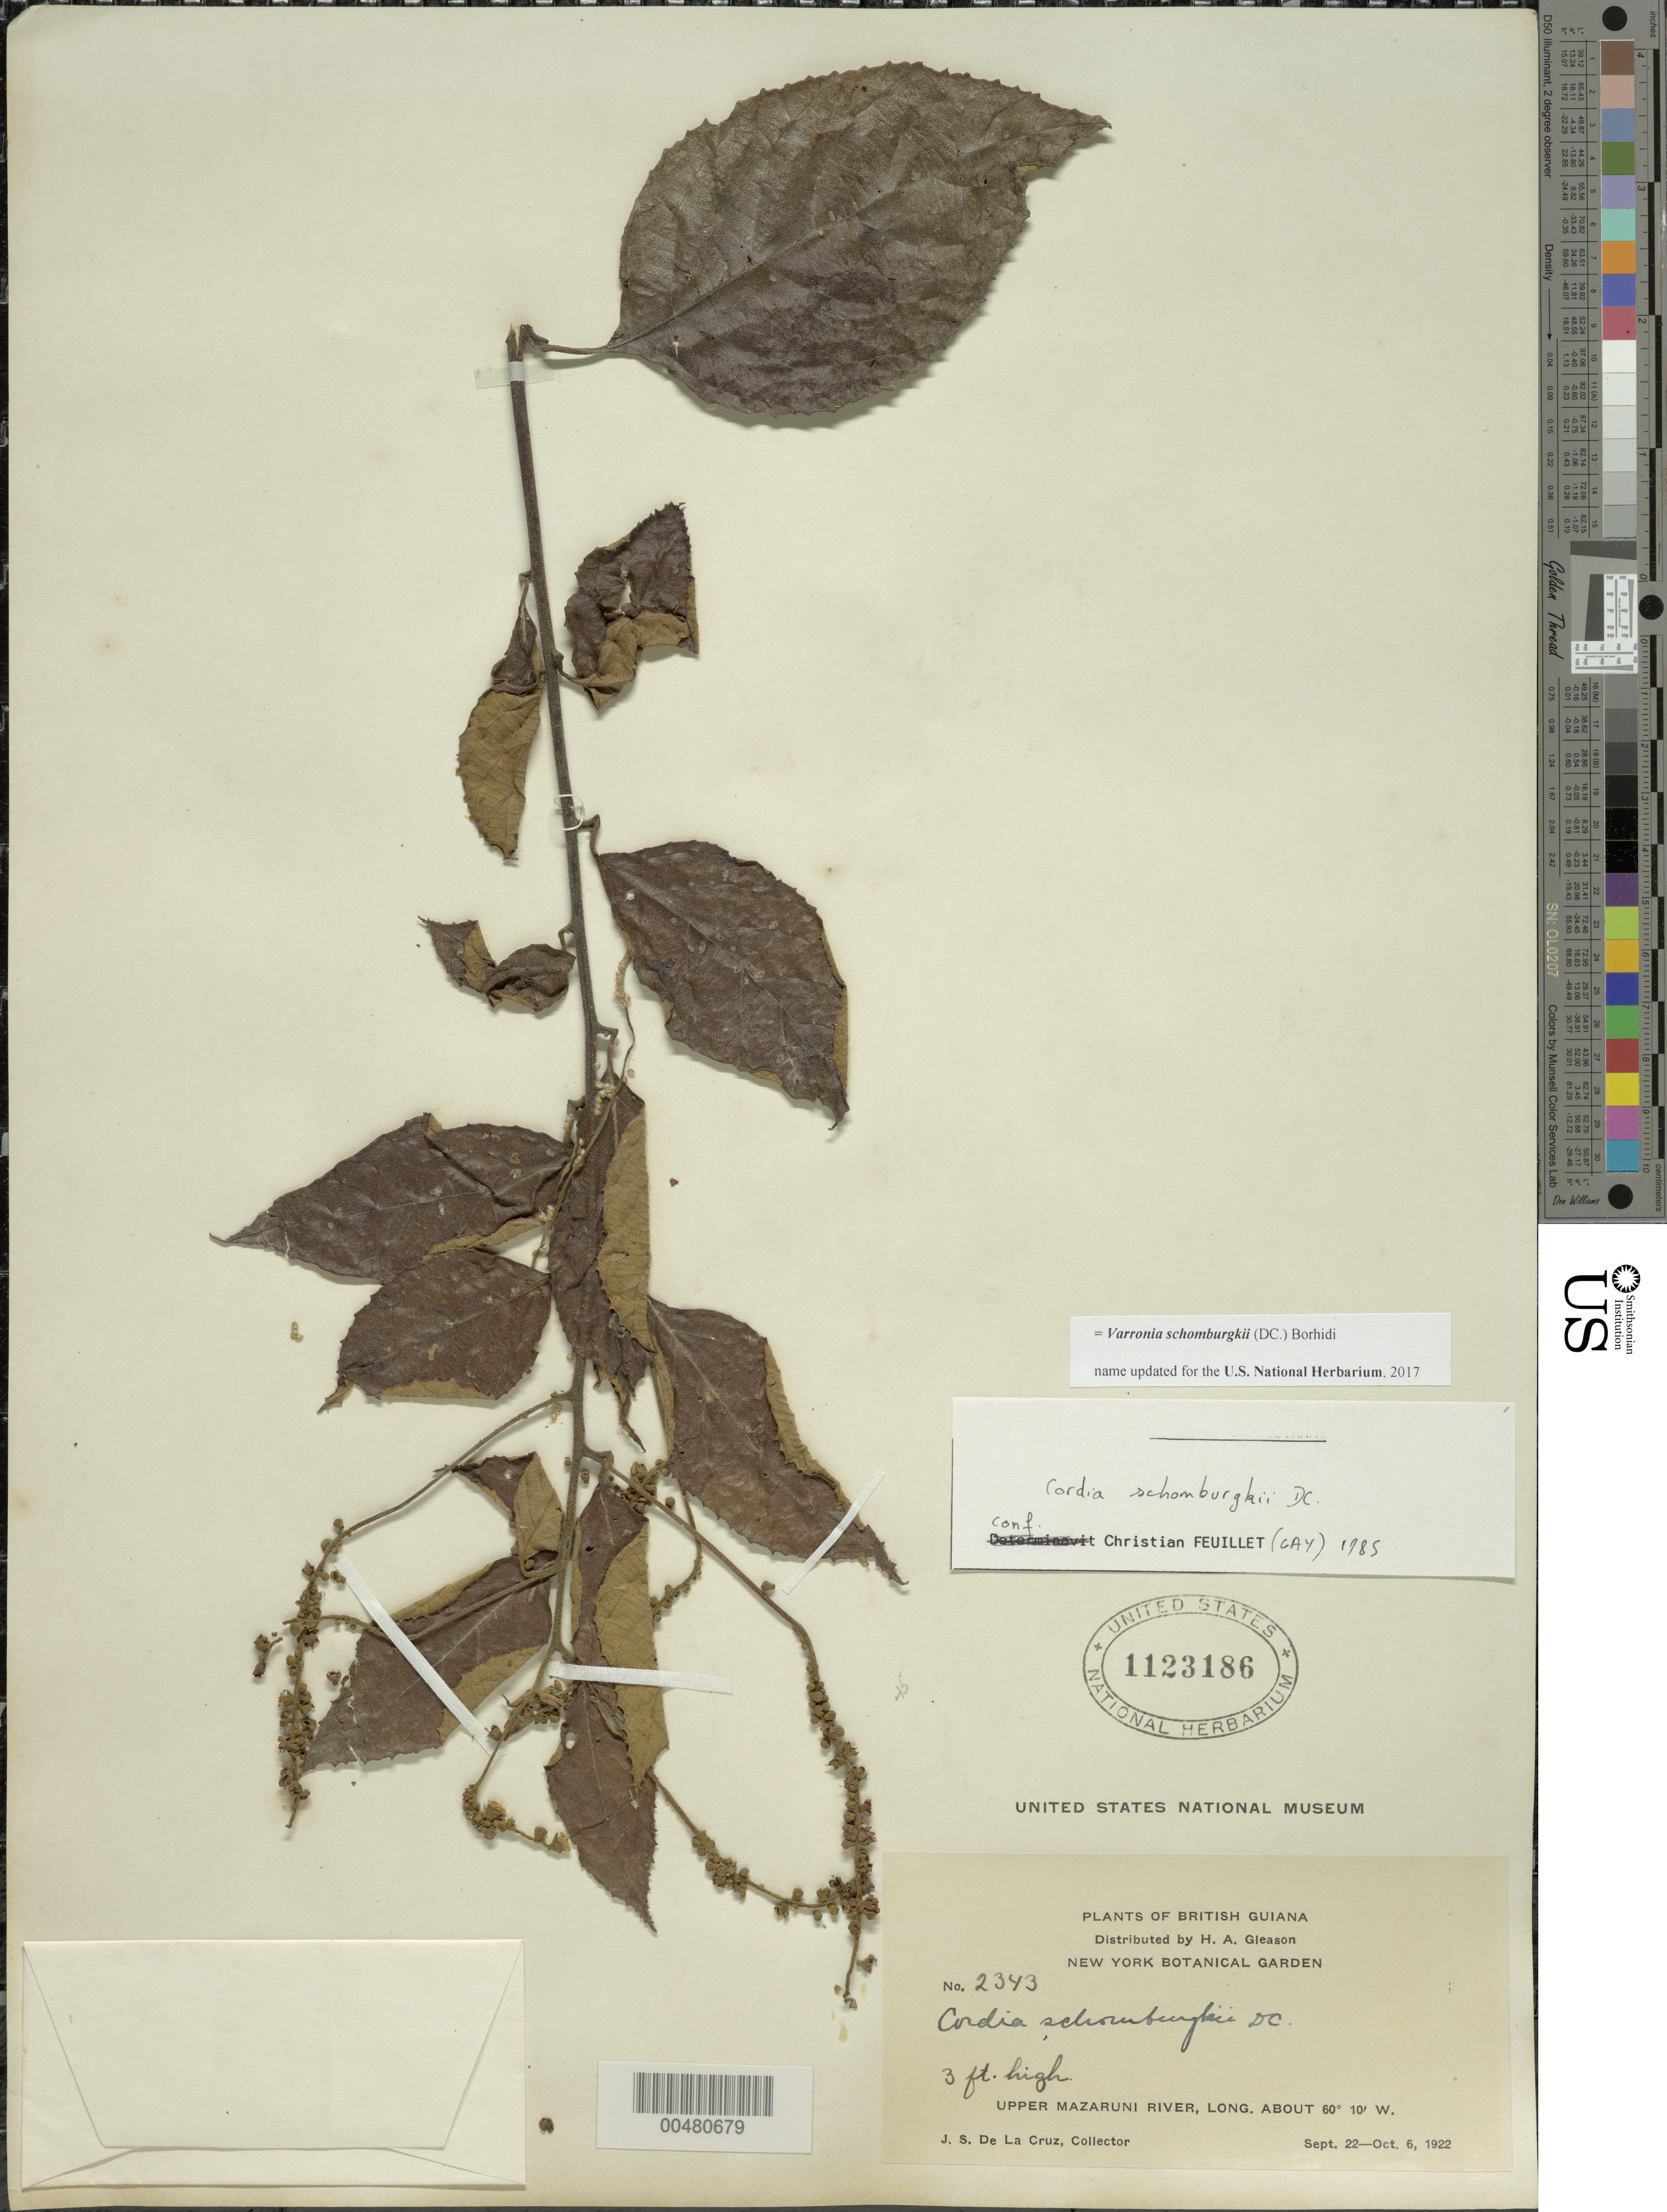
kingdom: Plantae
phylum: Tracheophyta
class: Magnoliopsida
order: Boraginales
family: Cordiaceae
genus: Varronia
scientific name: Varronia schomburgkii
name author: (DC.) Borhidi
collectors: J. S. de la Cruz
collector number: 2343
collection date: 1922-09-22/1922-10-06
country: Guyana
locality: British Guiana, Upper Mazaruni River.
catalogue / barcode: US 1123186